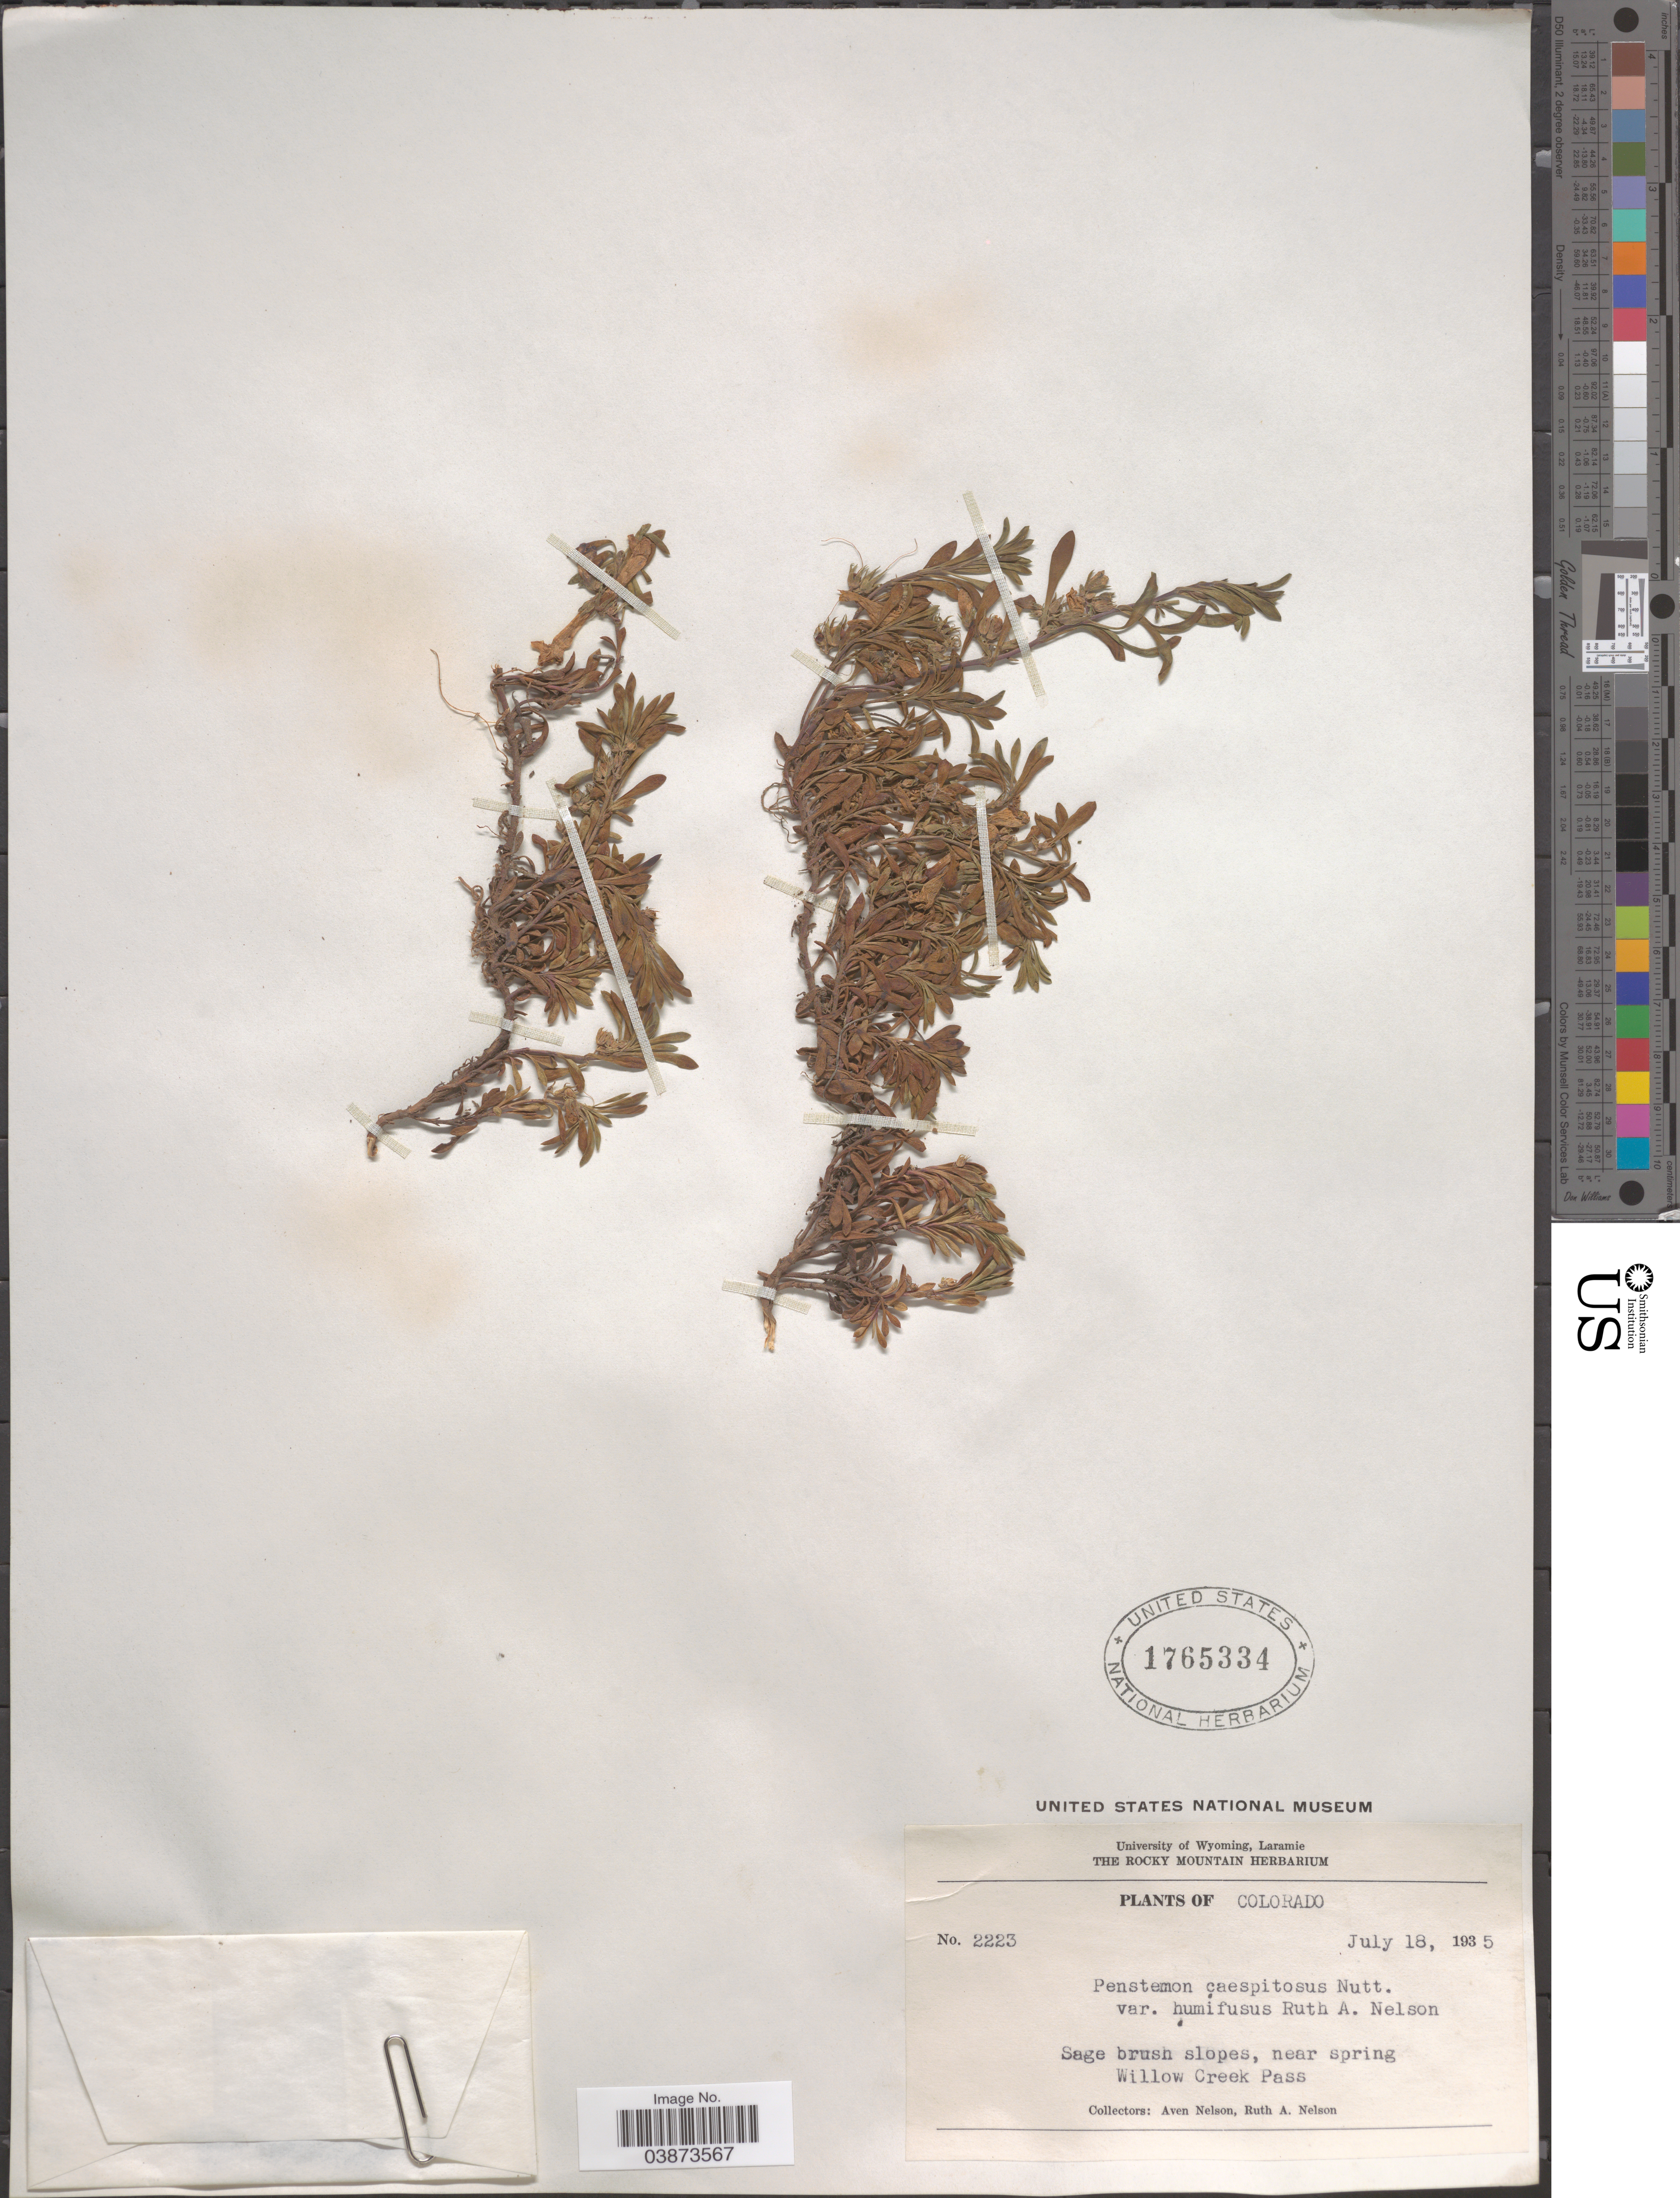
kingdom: Plantae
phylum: Tracheophyta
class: Magnoliopsida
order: Lamiales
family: Plantaginaceae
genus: Penstemon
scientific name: Penstemon caespitosus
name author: Nutt. ex A. Gray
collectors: A. Nelson & R. A. Nelson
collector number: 2223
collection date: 1935-07-18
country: United States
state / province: Colorado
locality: Near spring Willow Creek Pass.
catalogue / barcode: US 1765334